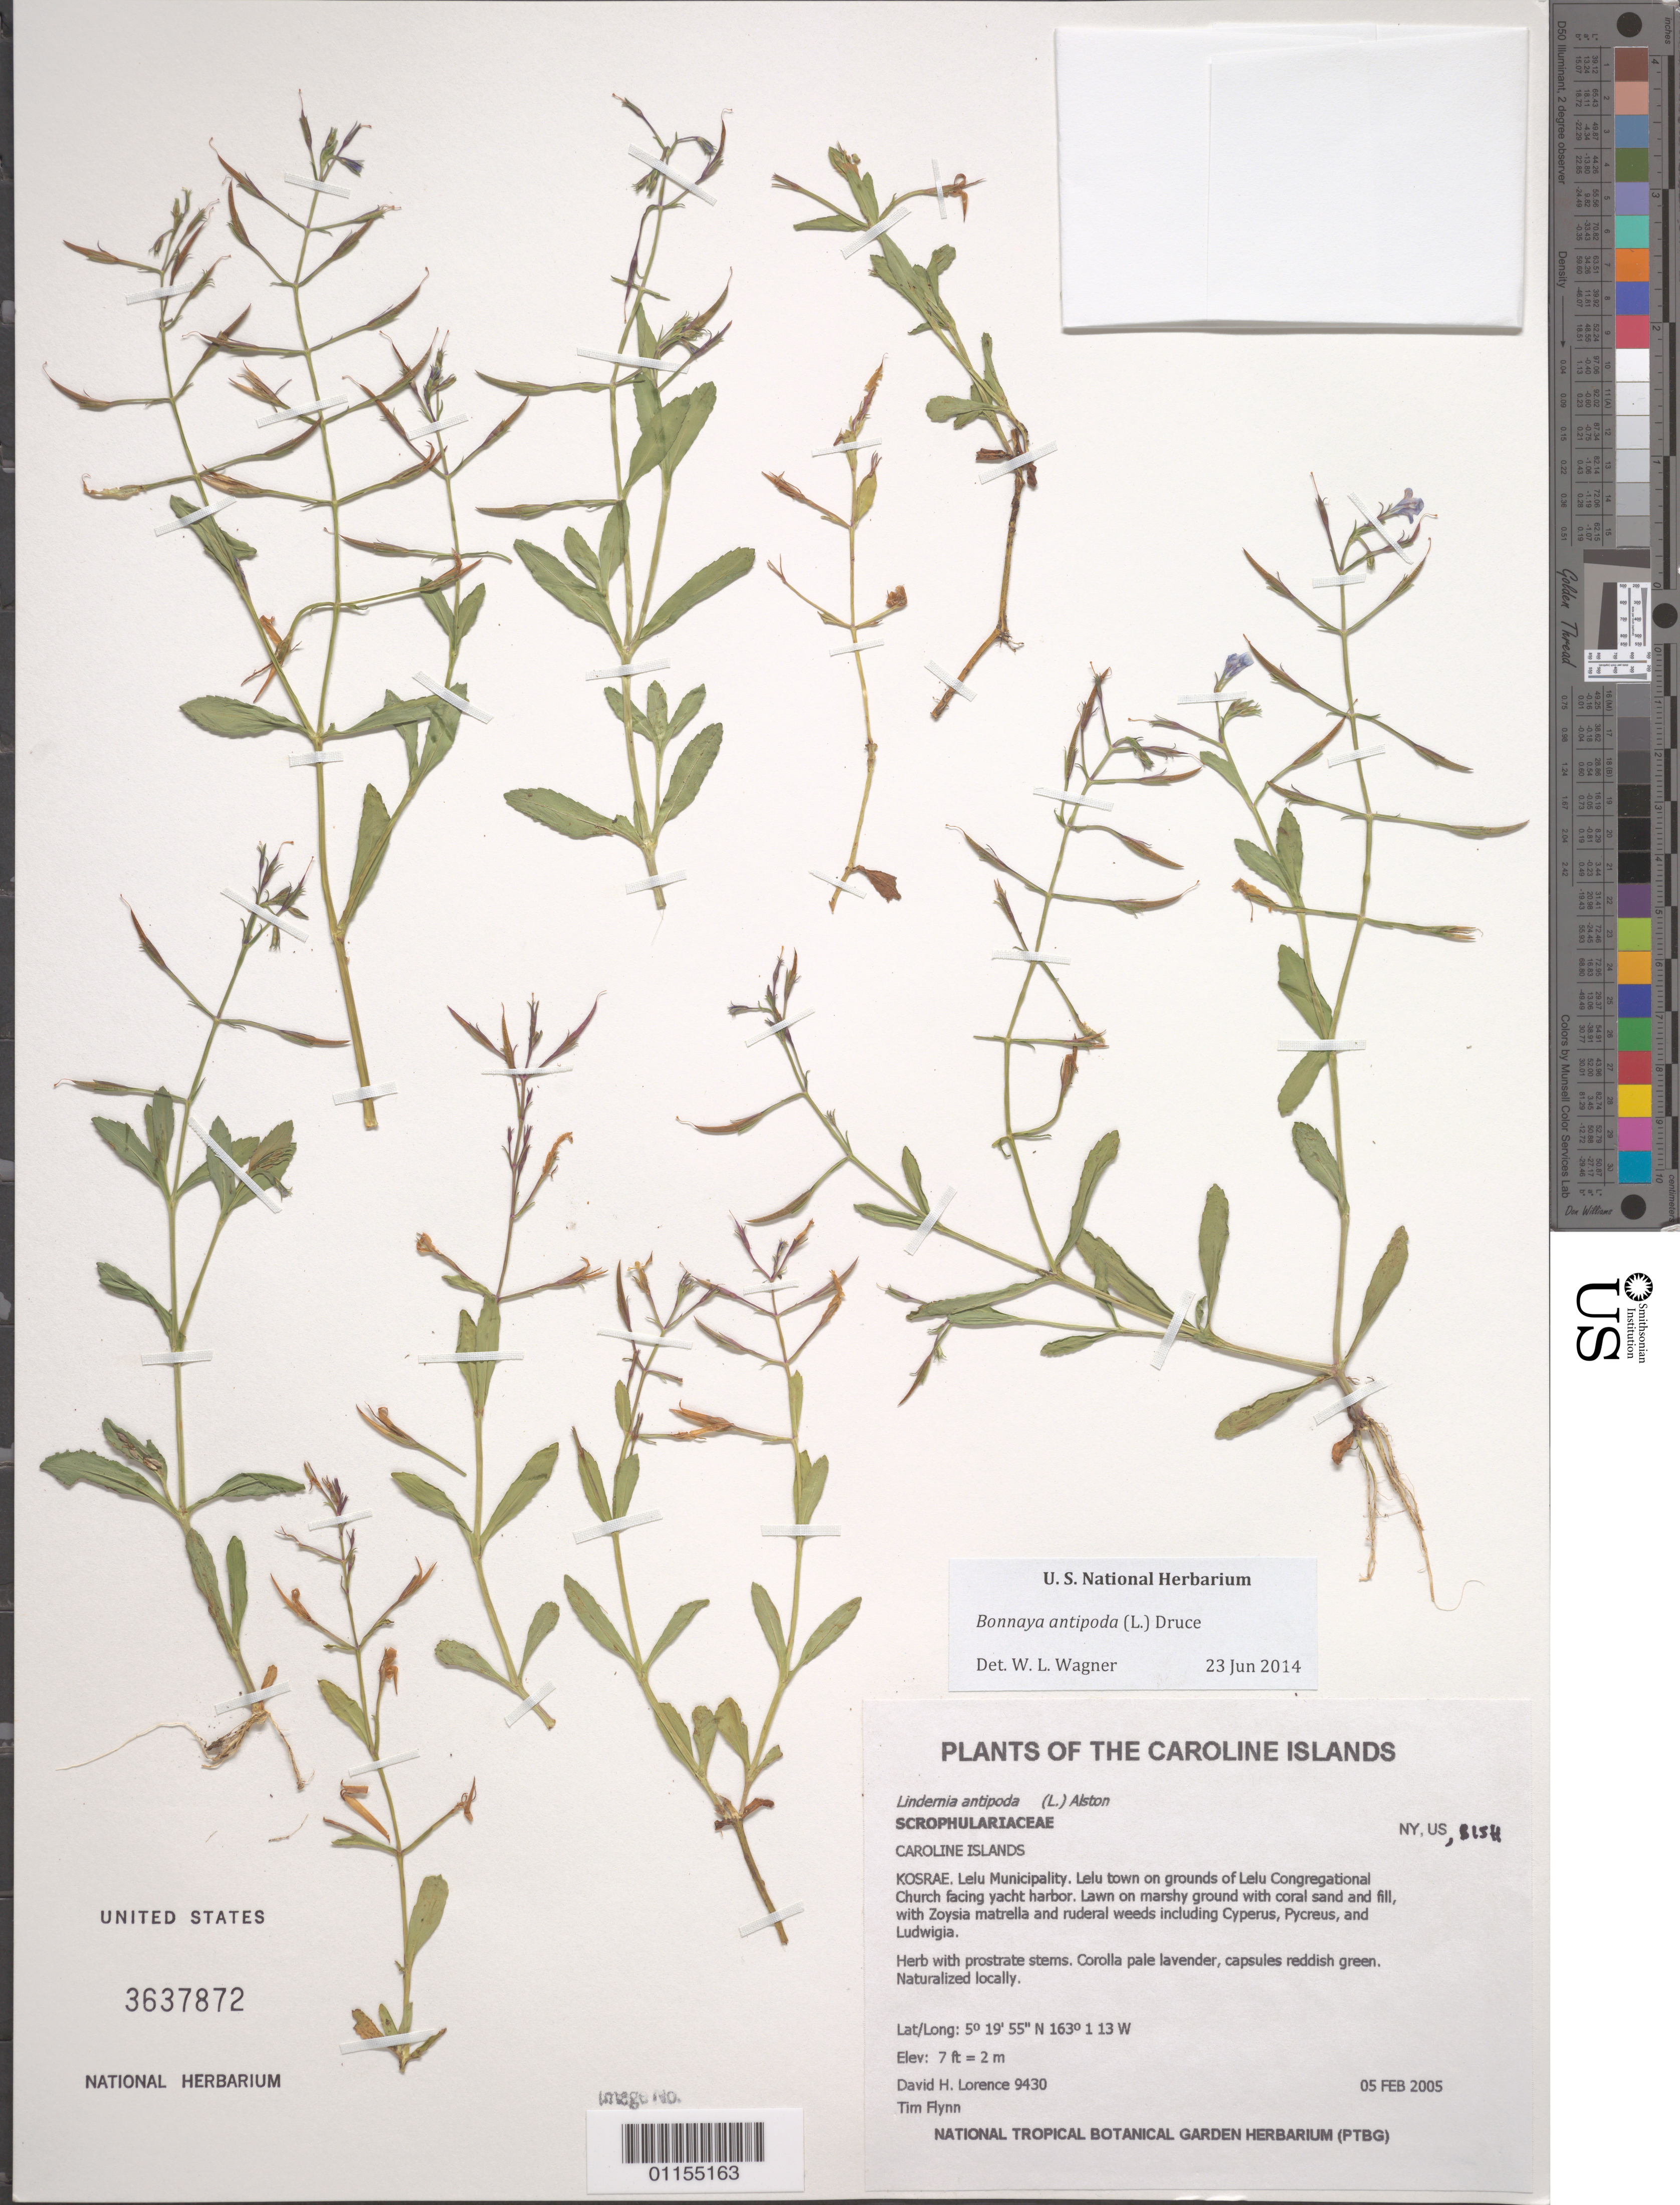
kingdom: Plantae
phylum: Tracheophyta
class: Magnoliopsida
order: Lamiales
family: Linderniaceae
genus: Bonnaya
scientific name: Bonnaya antipoda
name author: (L.) Druce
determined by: Wagner, W. L., (BOT), Smithsonian Institution - National Museum of Natural History (UNITED STATES)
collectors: D. Lorence & T. W. Flynn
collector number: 9430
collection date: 2005-02-05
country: Micronesia, Federated States of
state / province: Kosrae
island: Kosrae [Kusaie]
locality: Lelu Municipality. Lelu town on fround of Lelu congregational church facing yacht harbor.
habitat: Lawn on marshy ground.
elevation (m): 2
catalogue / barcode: US 3637872